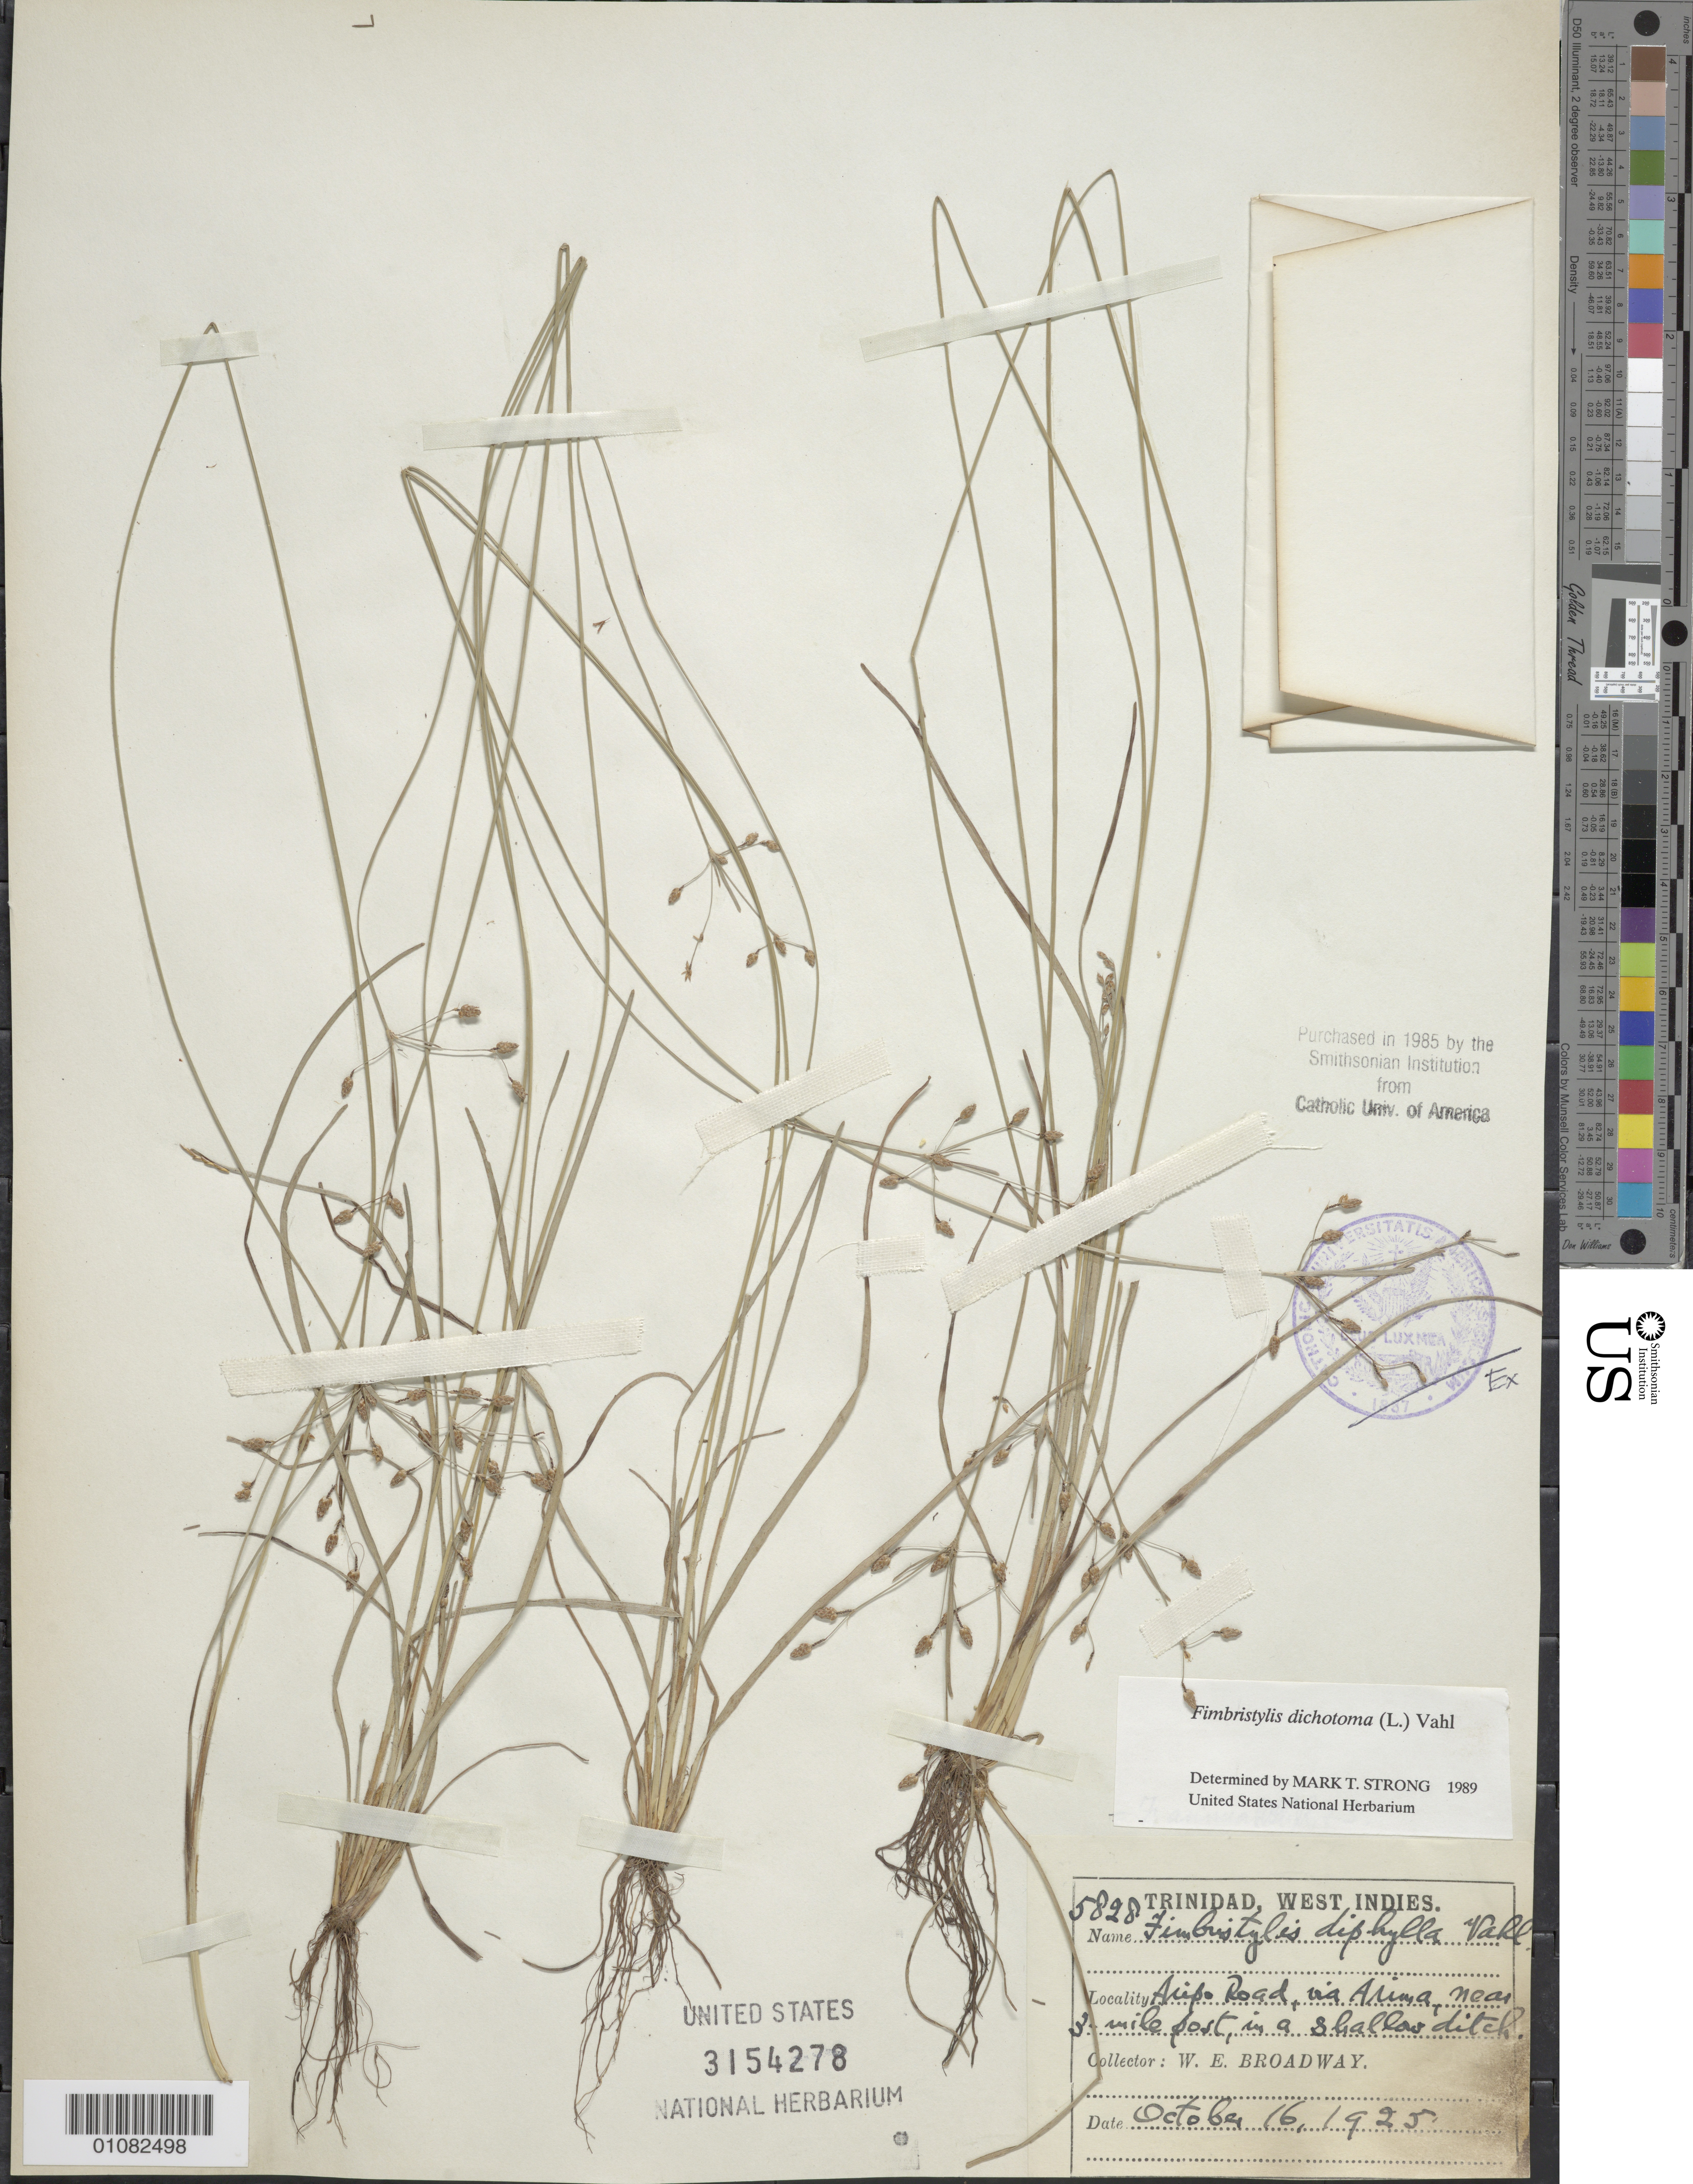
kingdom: Plantae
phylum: Tracheophyta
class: Liliopsida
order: Poales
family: Cyperaceae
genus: Fimbristylis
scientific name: Fimbristylis dichotoma subsp. dichotoma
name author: (L.) Vahl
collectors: W. E. Broadway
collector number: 5828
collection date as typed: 16 Oct 1925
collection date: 1925-10-16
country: Trinidad and Tobago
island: Trinidad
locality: Aripo Road, via Arima, near 3-mile post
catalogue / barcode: US 3154278